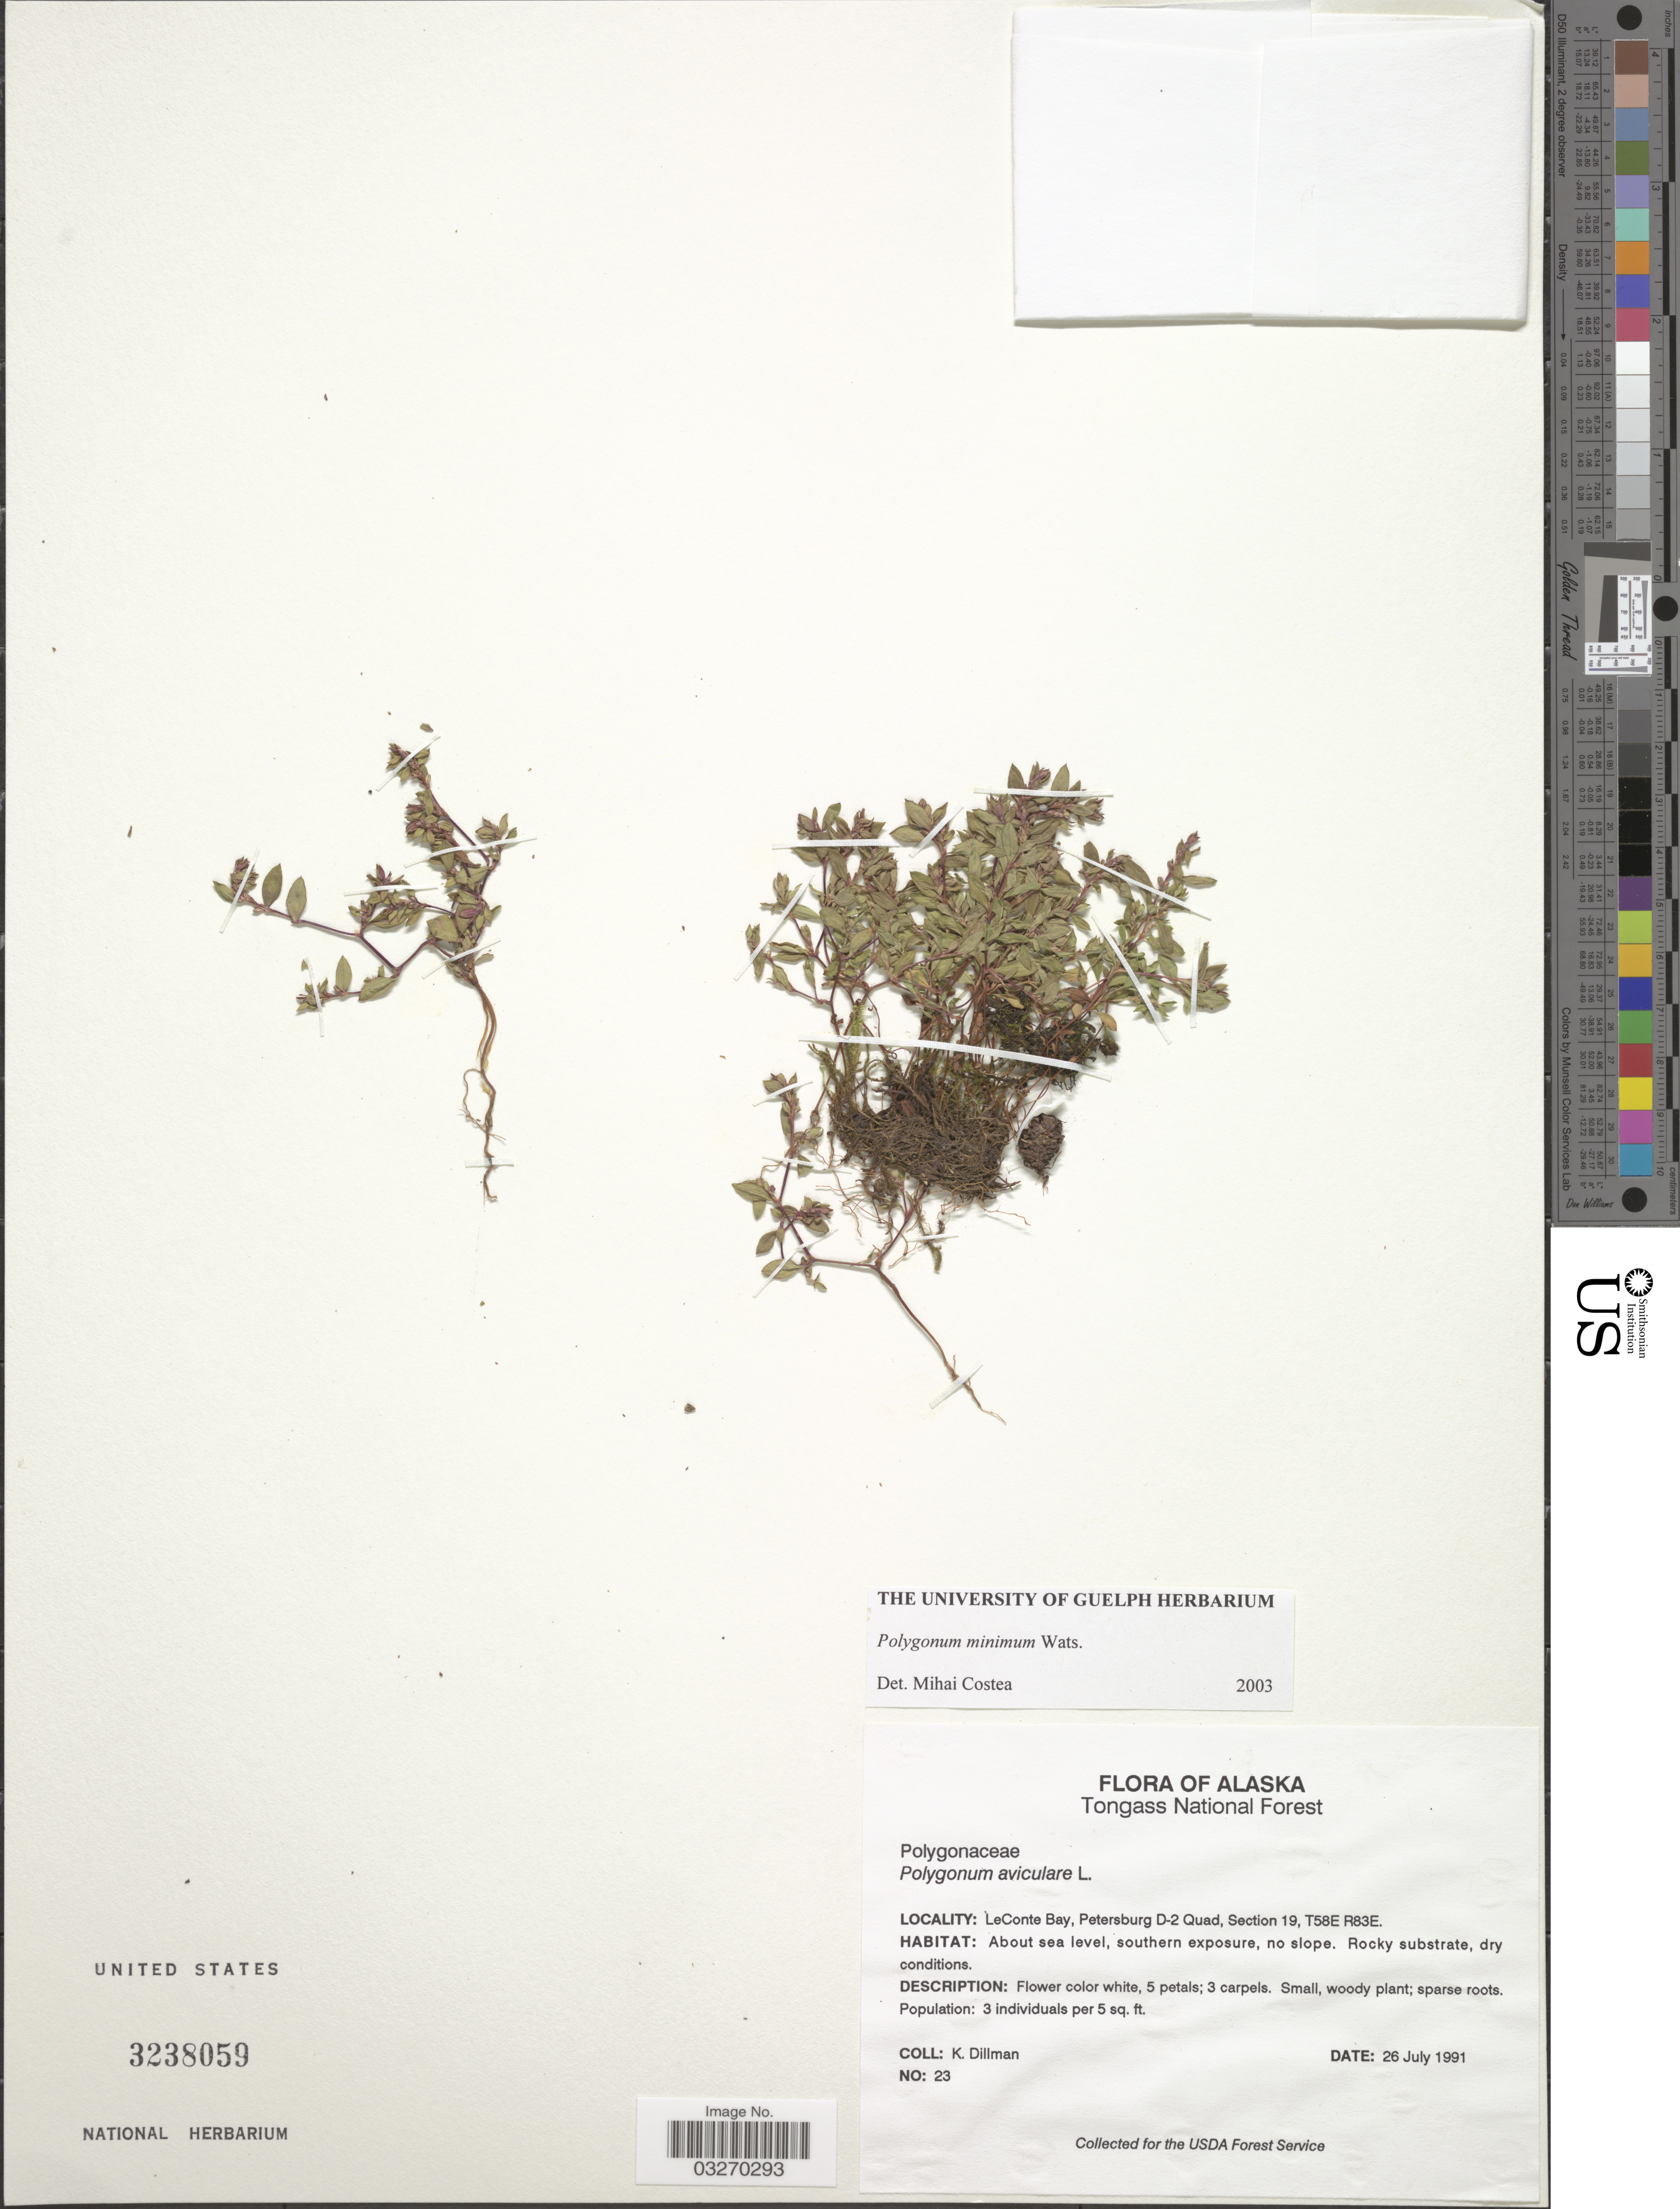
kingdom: Plantae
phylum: Tracheophyta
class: Magnoliopsida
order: Caryophyllales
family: Polygonaceae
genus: Polygonum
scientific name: Polygonum minimum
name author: S. Watson in C. King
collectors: K. Dillman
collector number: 23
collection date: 1991-07-26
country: United States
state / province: Alaska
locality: LeConte Bay, Petersburg D-2 Quad, Section 19, T58E R83E.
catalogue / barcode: US 3238059